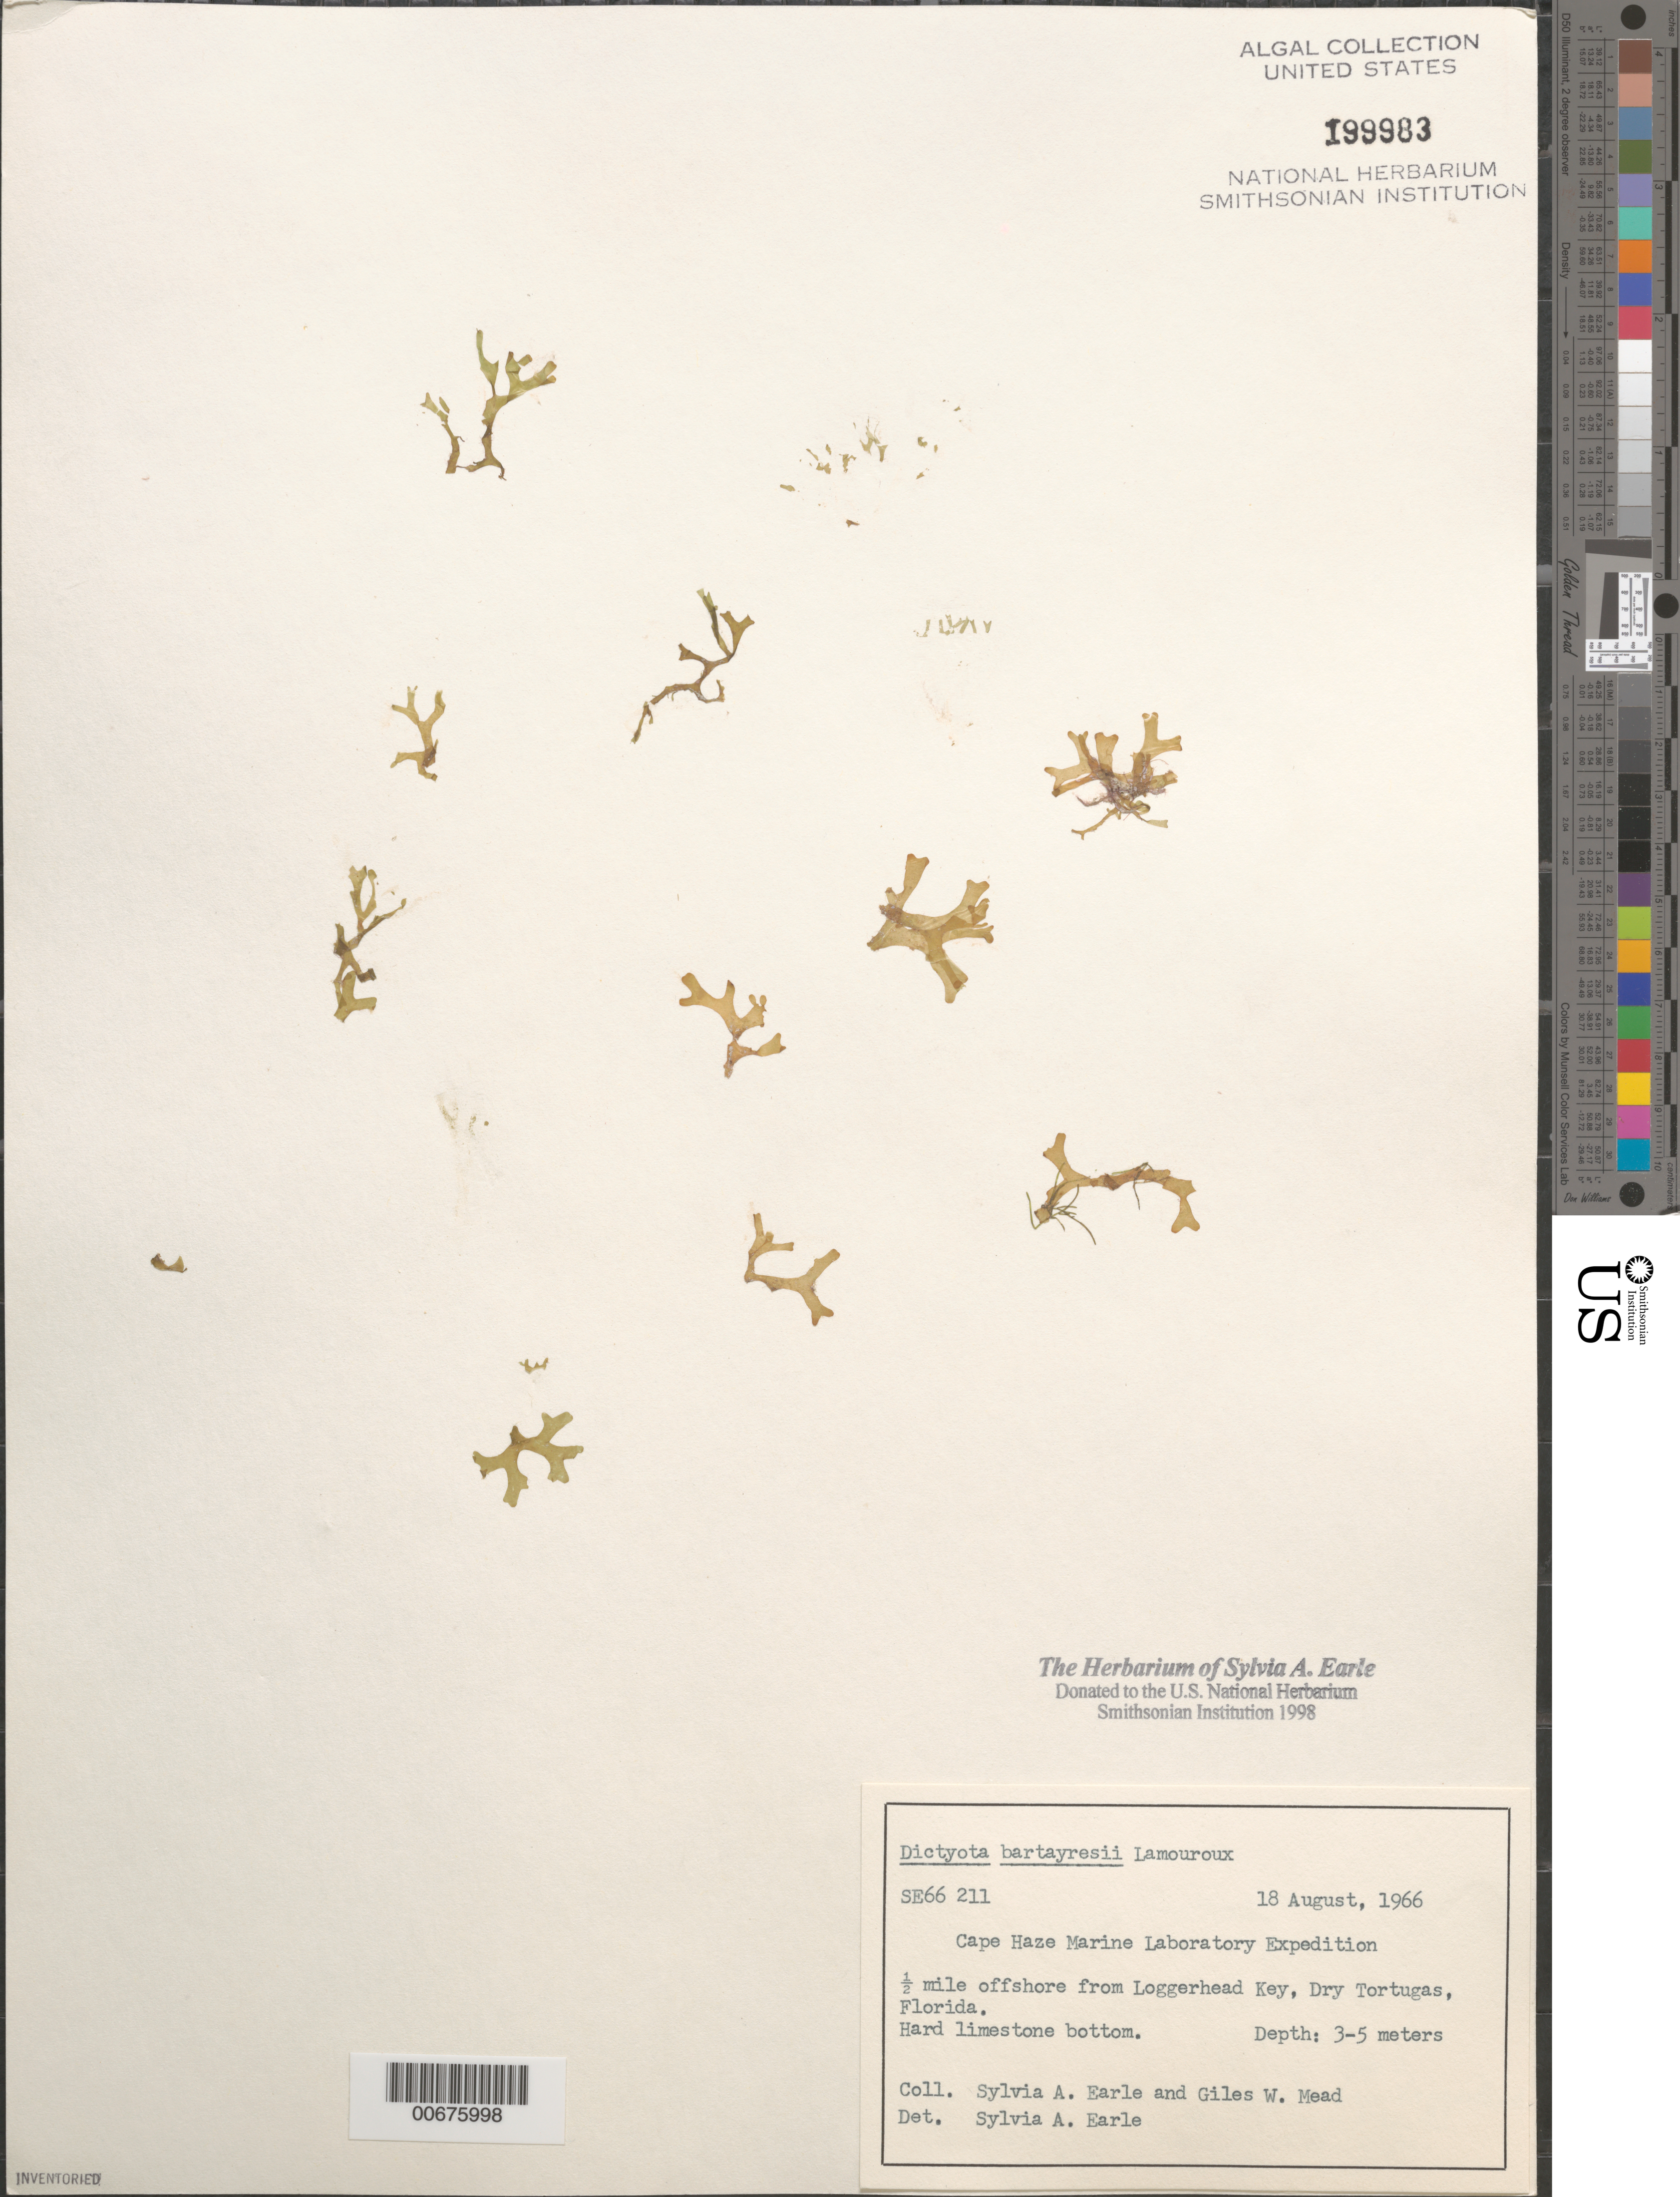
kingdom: Chromista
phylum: Ochrophyta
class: Phaeophyceae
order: Dictyotales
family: Dictyotaceae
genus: Dictyota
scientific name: Dictyota bartayresiana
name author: J.V.Lamouroux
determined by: Earle, S. A.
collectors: S. A. Earle & G. W. Mead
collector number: Se 66211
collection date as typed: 18 Aug 1966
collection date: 1966-08-18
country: United States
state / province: Florida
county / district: Monroe County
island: Dry Tortugas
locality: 1/2 mile off Loggerhead Key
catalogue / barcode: US 199983